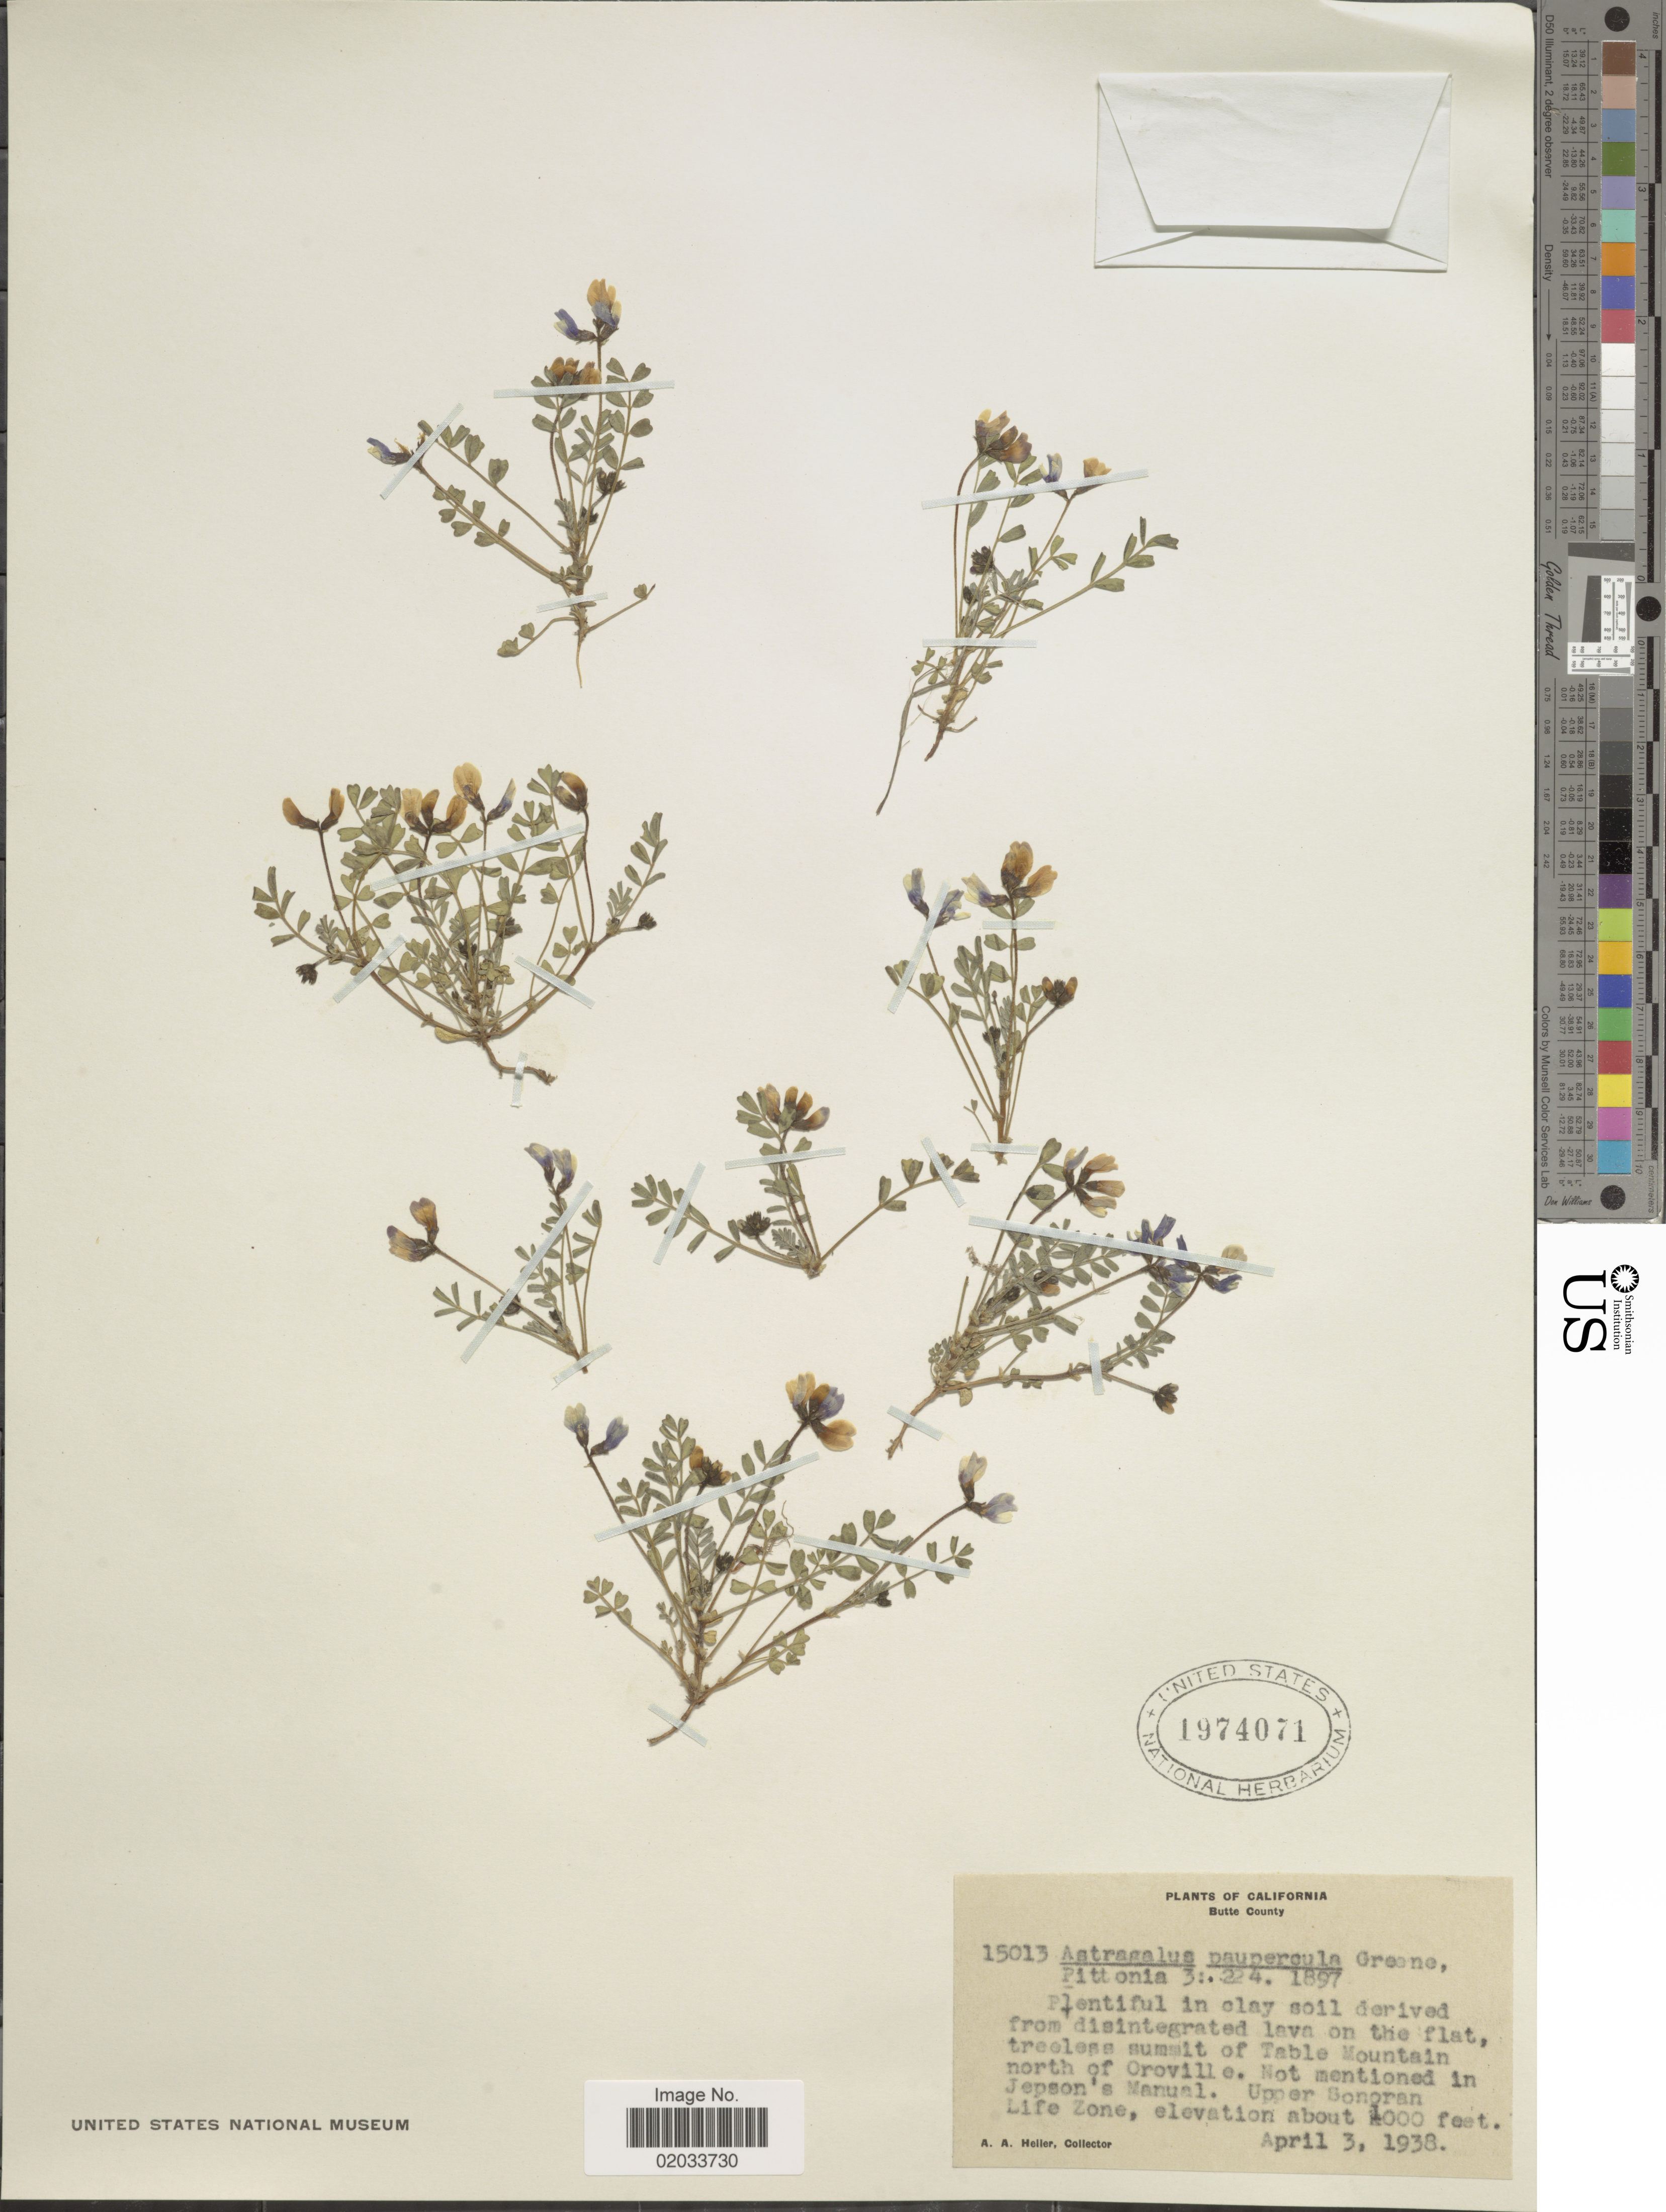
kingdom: Plantae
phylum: Tracheophyta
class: Magnoliopsida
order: Fabales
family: Fabaceae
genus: Astragalus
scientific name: Astragalus pauperculus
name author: Greene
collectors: A. A. Heller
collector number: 15013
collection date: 1938-04-03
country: United States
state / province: California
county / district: Butte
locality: Butte County, treeless summit of Table Mountain north of Oroville. Not mentioned in Jepson's Manual. Upper Sonoran Life Zone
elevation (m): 305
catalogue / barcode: US 1974071